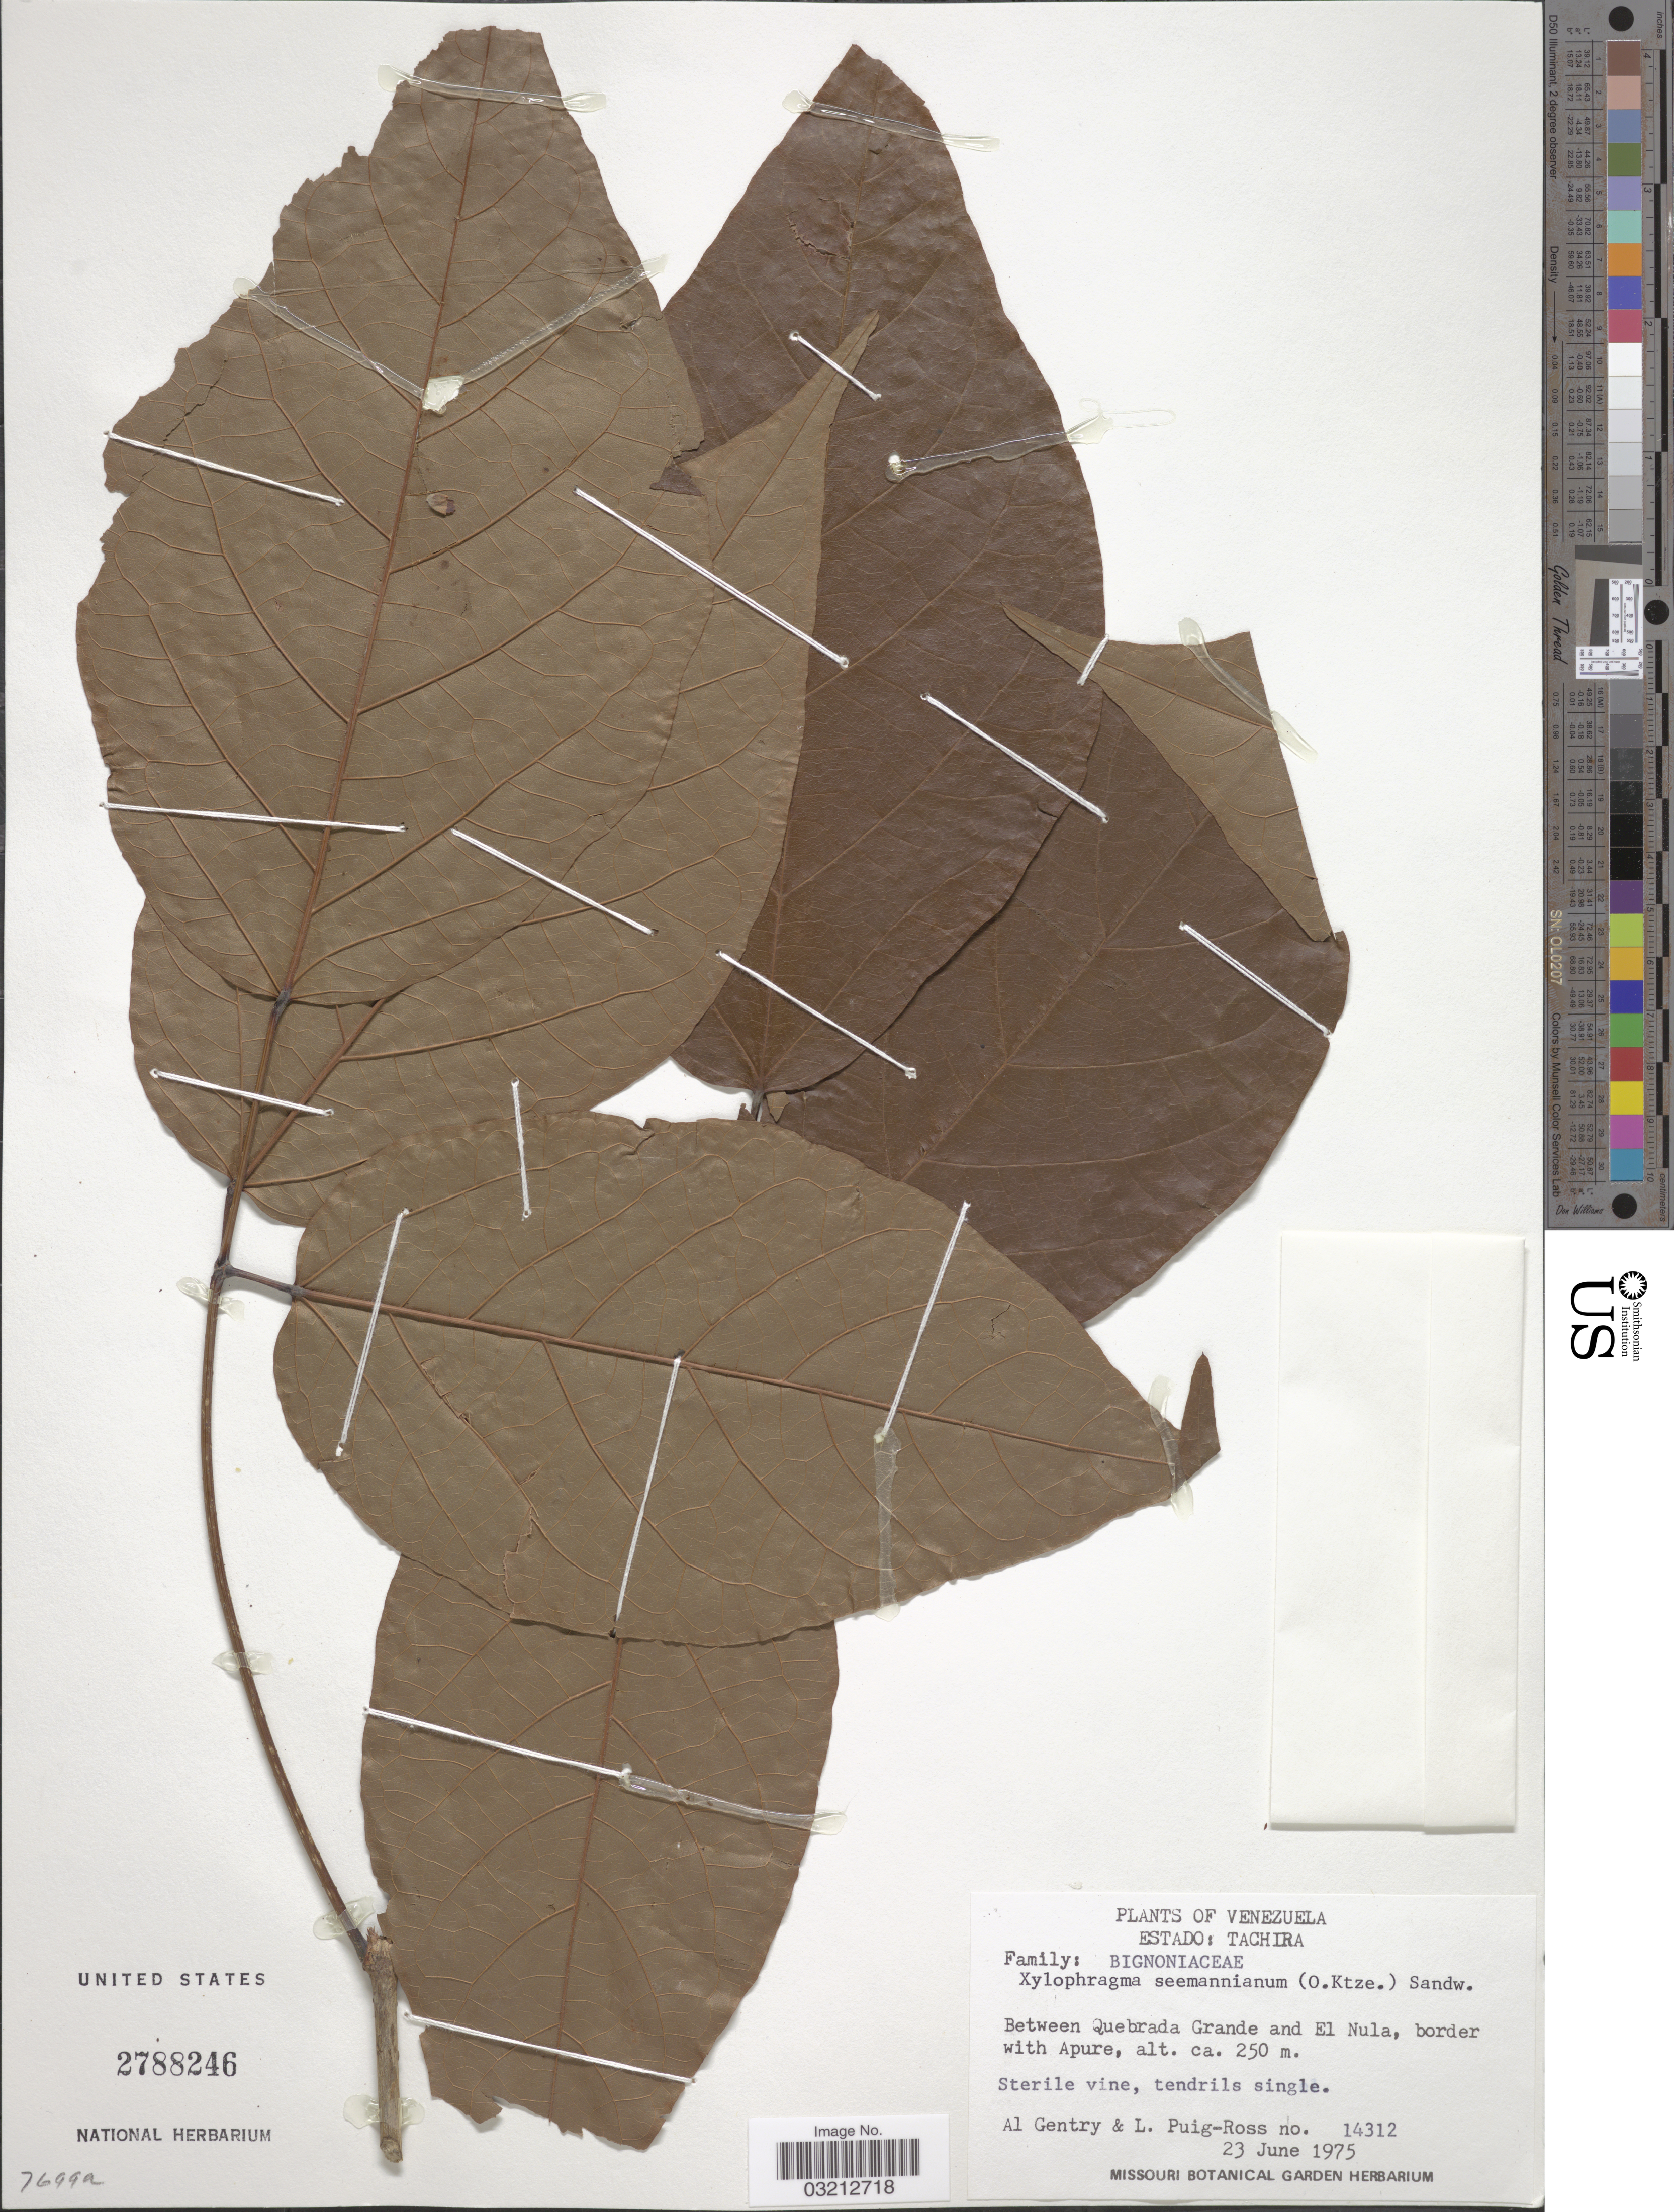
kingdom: Plantae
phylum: Tracheophyta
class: Magnoliopsida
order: Lamiales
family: Bignoniaceae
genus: Xylophragma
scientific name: Xylophragma seemannianum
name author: (Kuntze) Sandwith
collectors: A. H. Gentry & L. Puig-Ross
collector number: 14312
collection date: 1975-06-23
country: Venezuela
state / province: Tachira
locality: Between Quebrada Grande and El Nula, border with Apure.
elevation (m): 250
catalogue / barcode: US 2788246